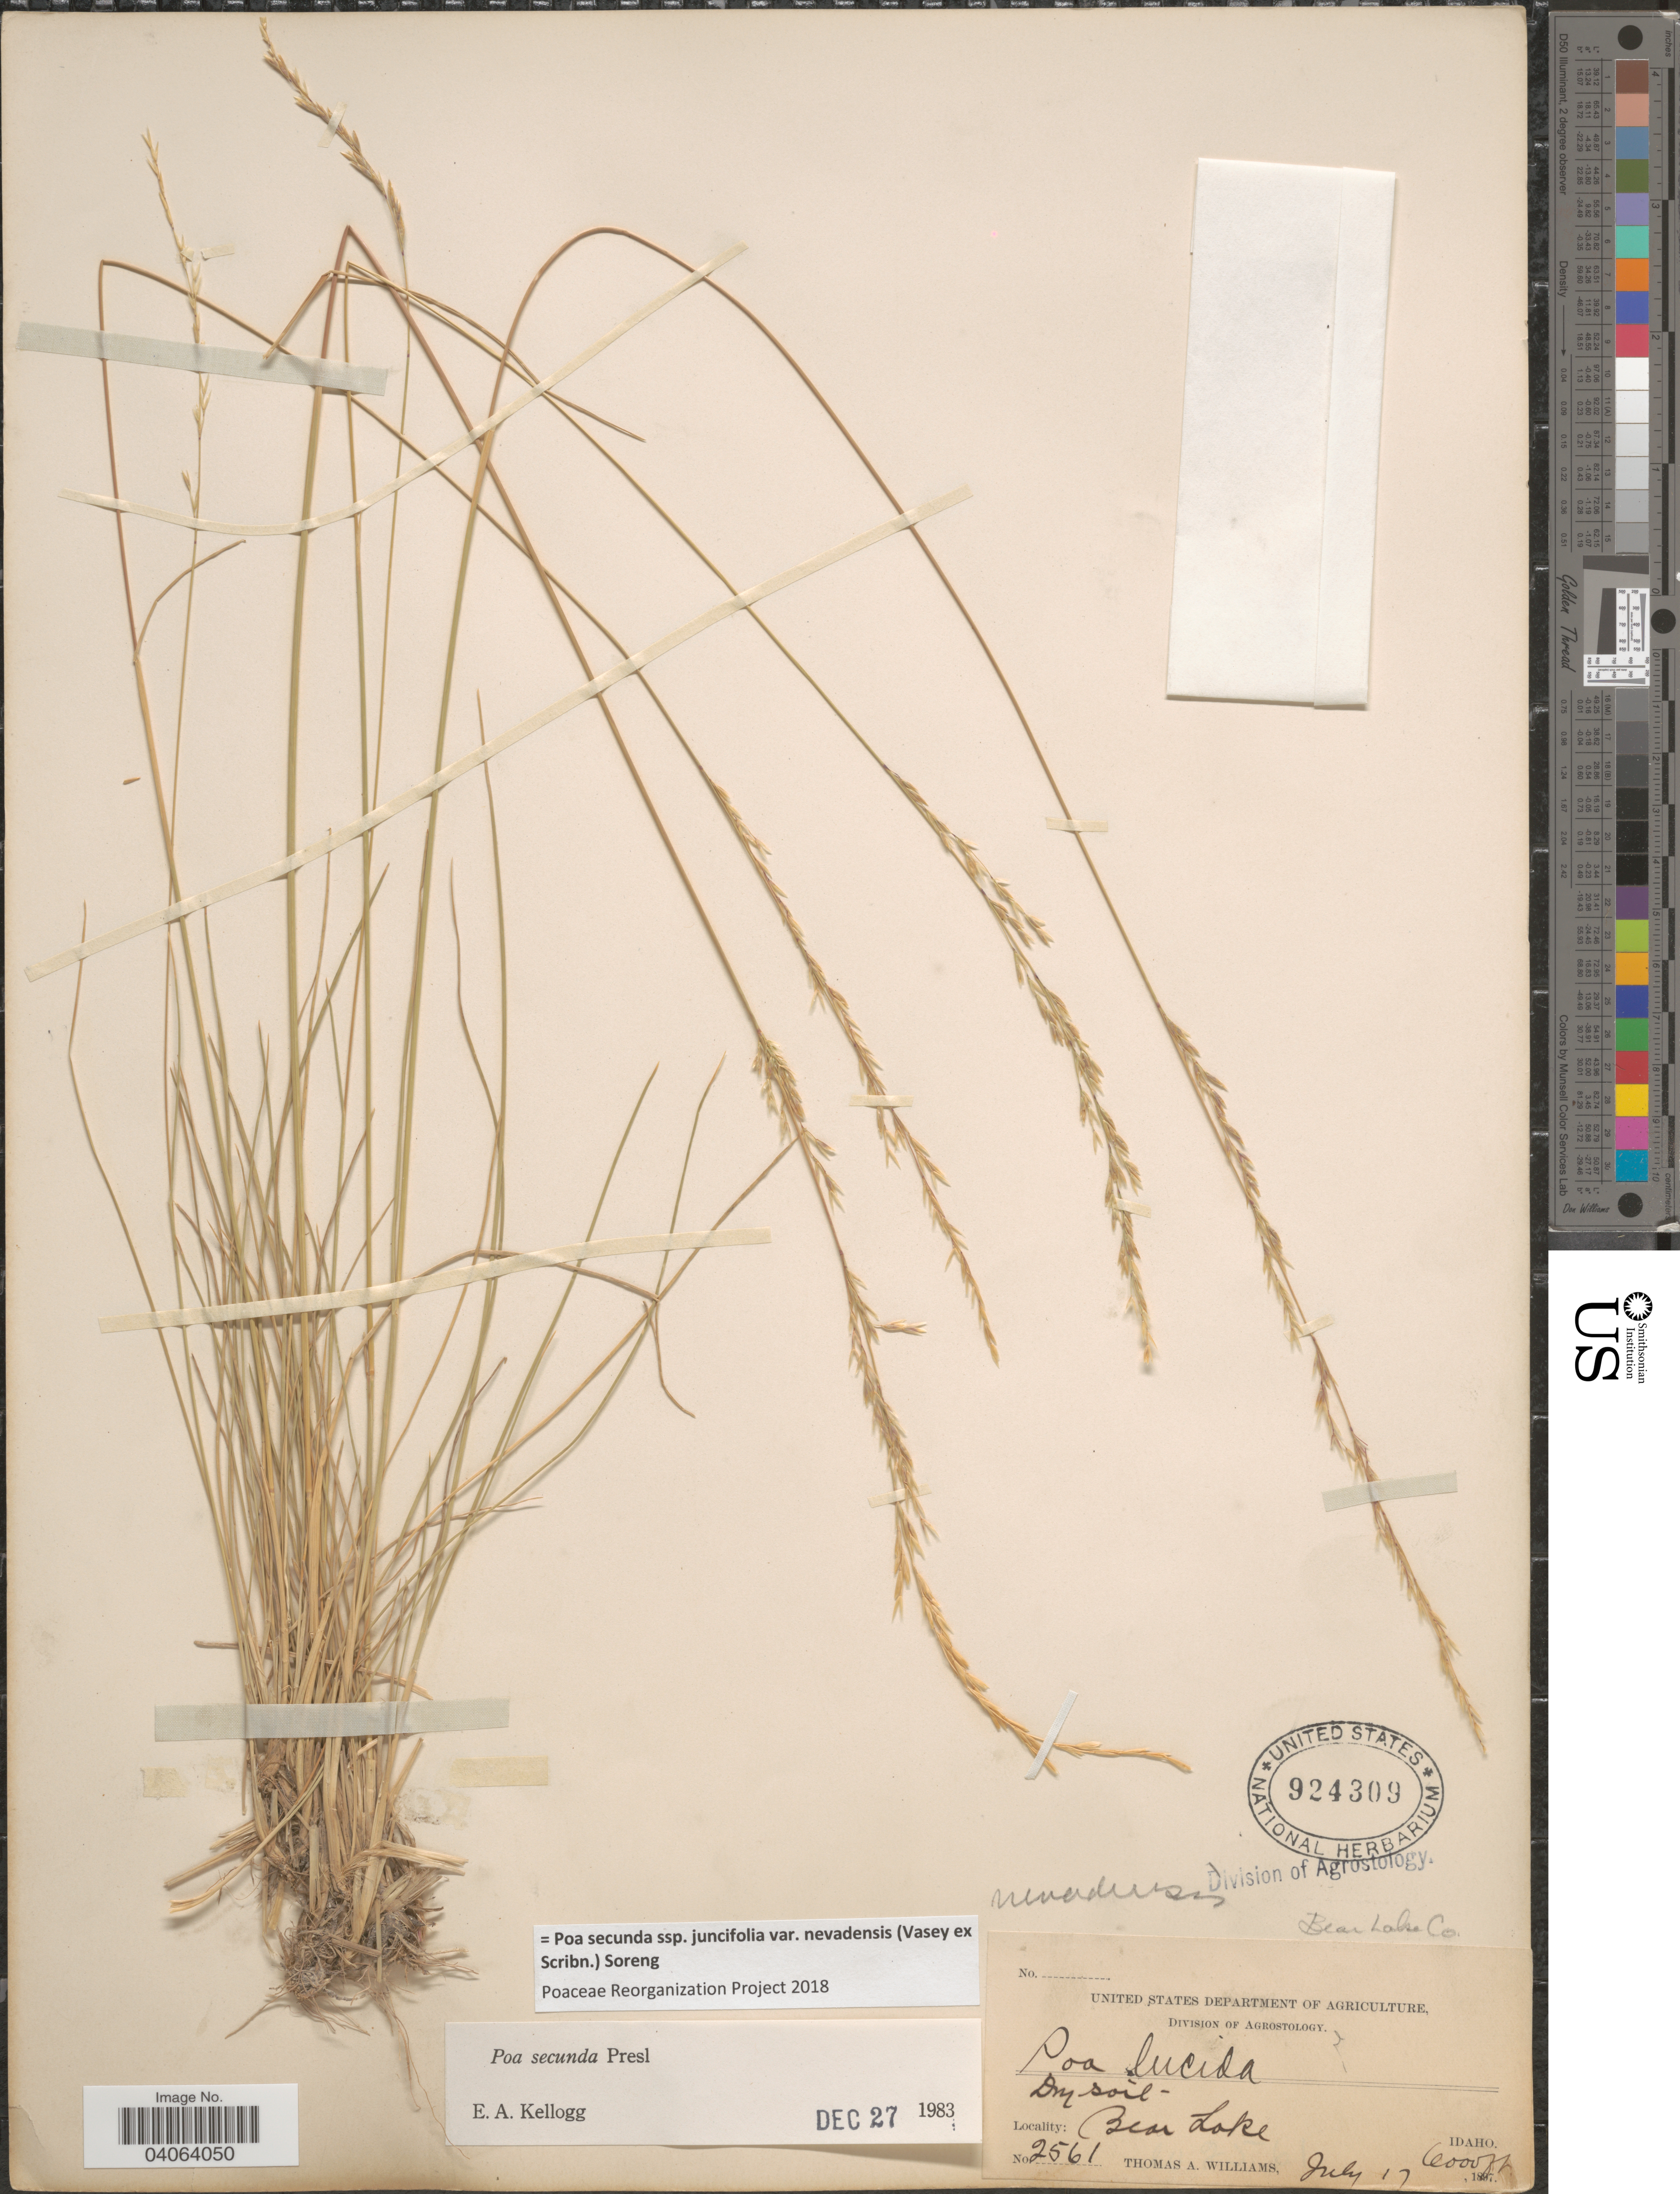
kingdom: Plantae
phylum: Tracheophyta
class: Liliopsida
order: Poales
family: Poaceae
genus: Poa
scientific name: Poa secunda subsp. juncifolia var. nevadensis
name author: (Vasey ex Scribn.) Soreng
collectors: T. A. Williams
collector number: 2561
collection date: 1897-07-17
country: United States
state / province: Idaho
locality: Bear Lake. Bear Lake Co.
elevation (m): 1829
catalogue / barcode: US 924309